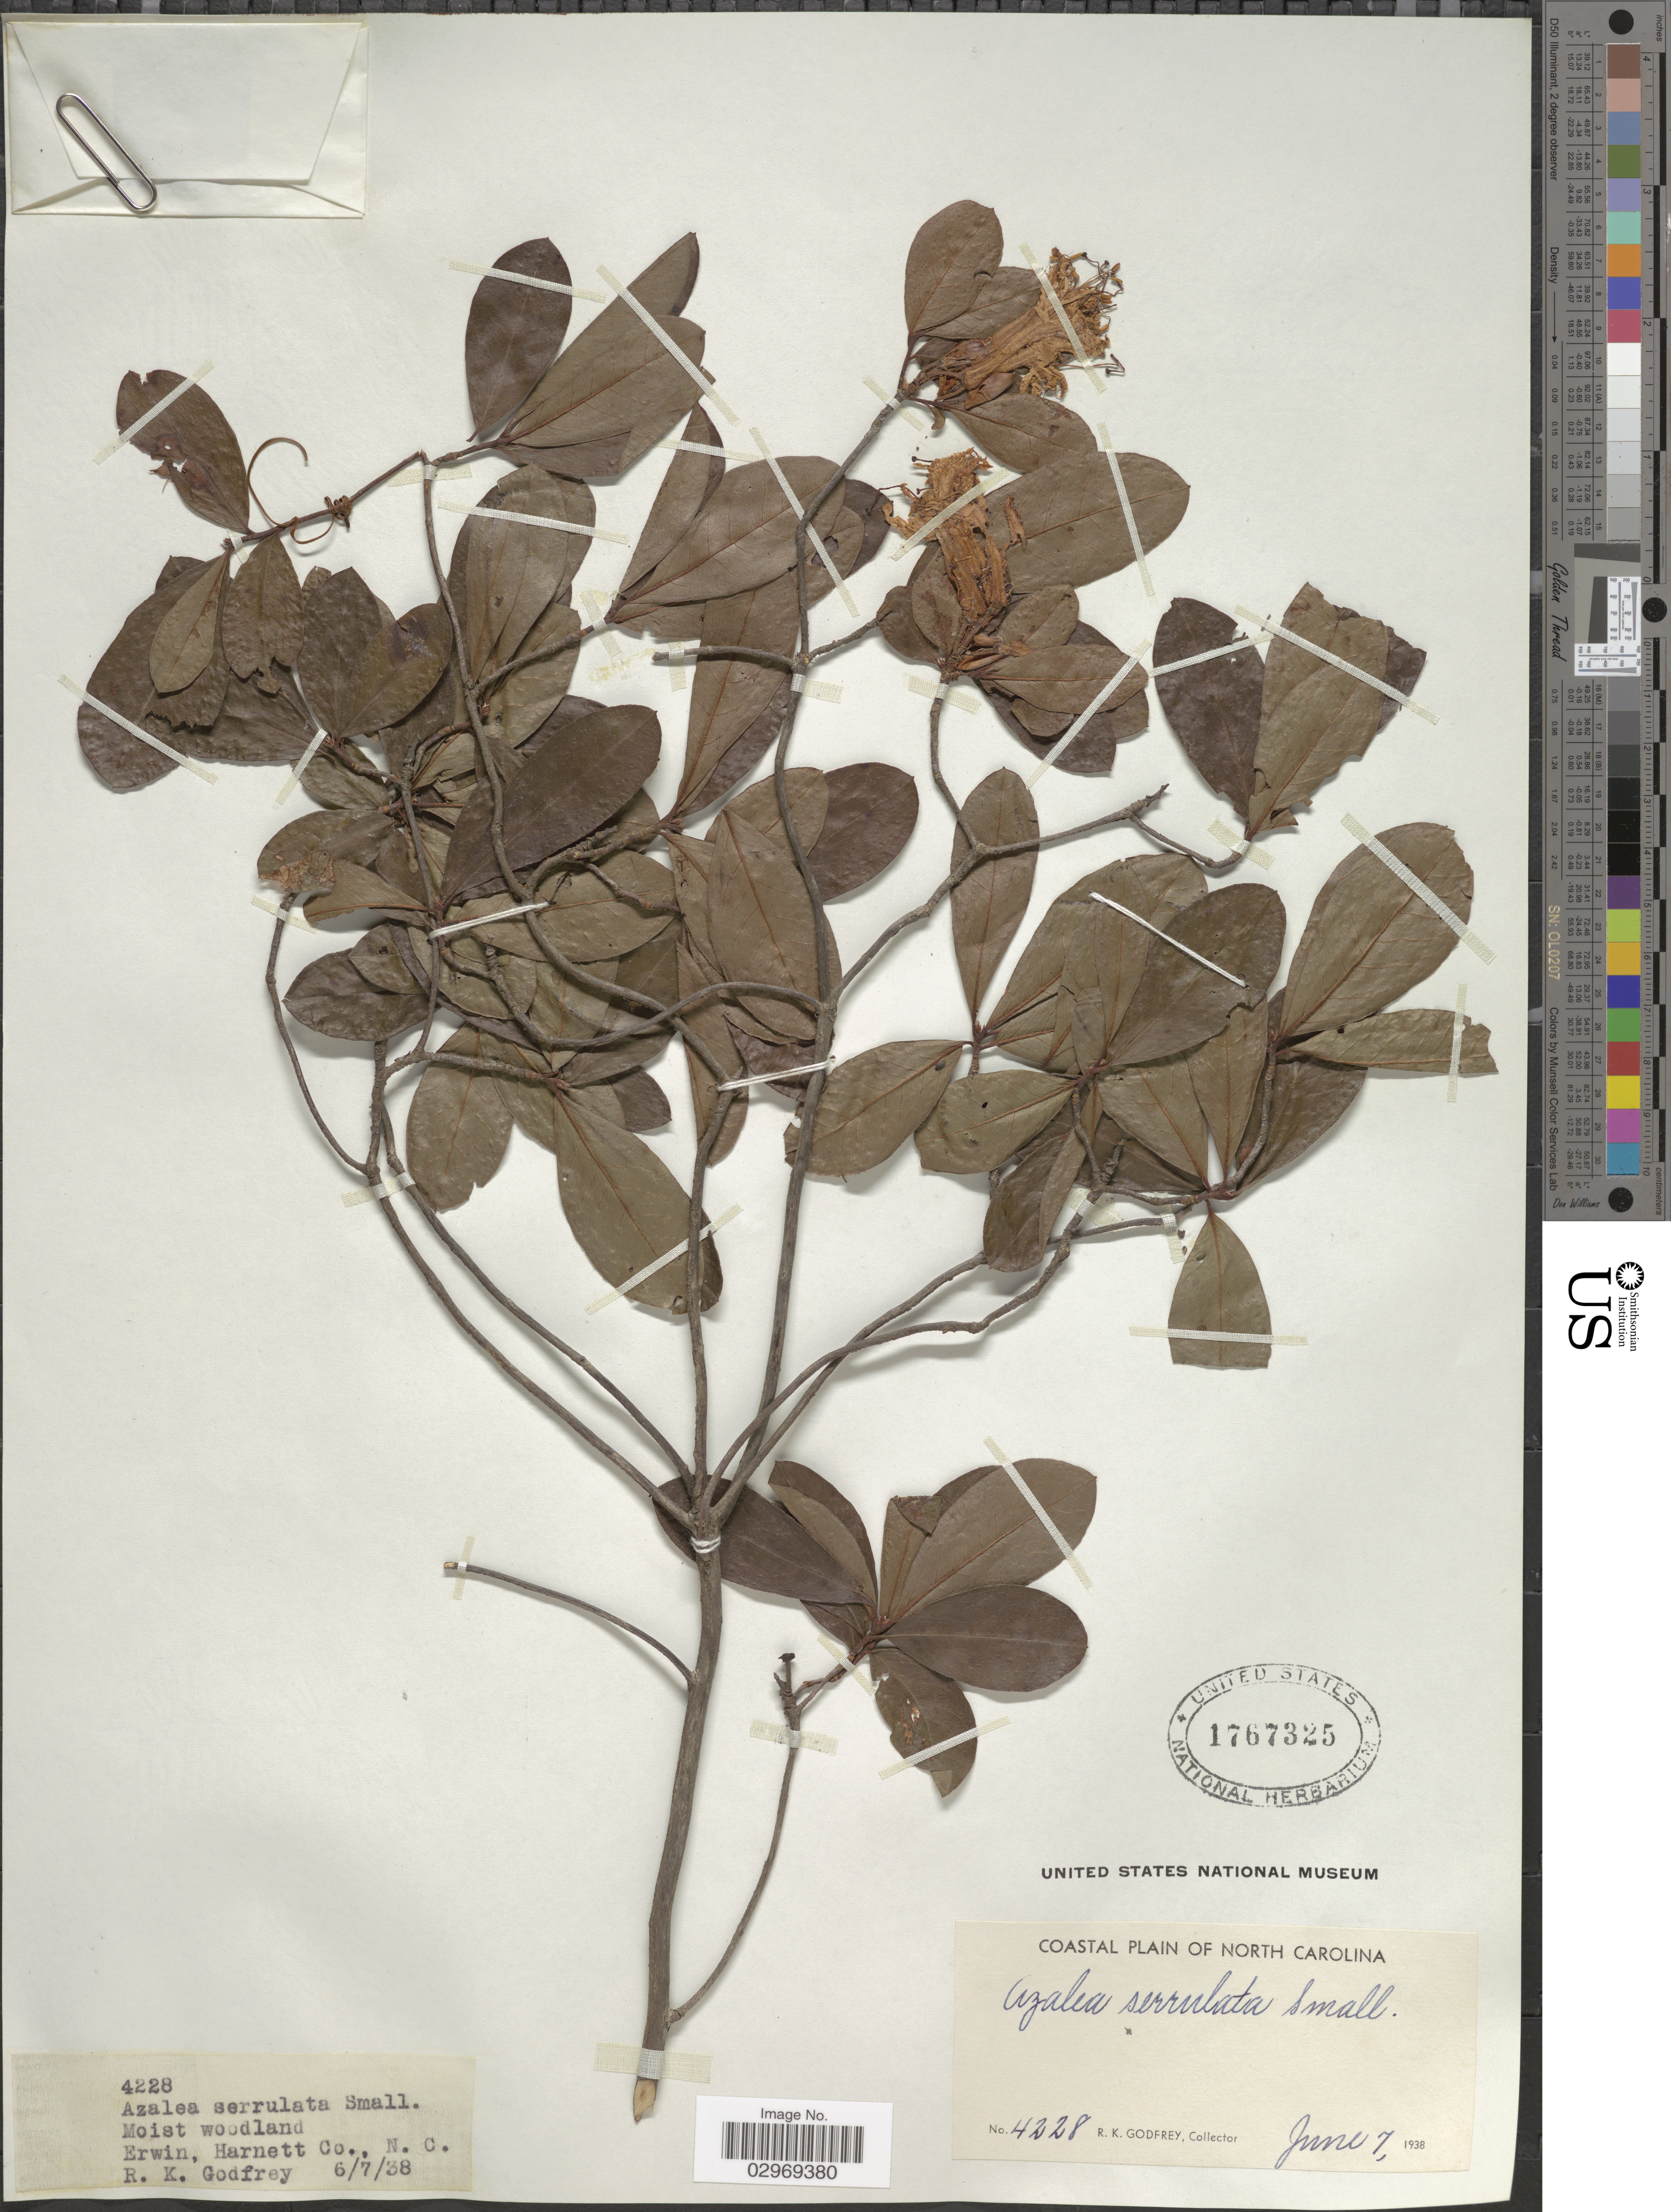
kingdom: Plantae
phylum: Tracheophyta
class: Magnoliopsida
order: Ericales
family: Ericaceae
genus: Rhododendron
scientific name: Rhododendron serrulatum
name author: (Small) Millais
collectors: R. K. Godfrey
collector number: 4228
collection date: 1938-06-07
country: United States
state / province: North Carolina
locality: Coastal Plain of North Carolina. Erwin, Harnett Co.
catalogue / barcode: US 1767325